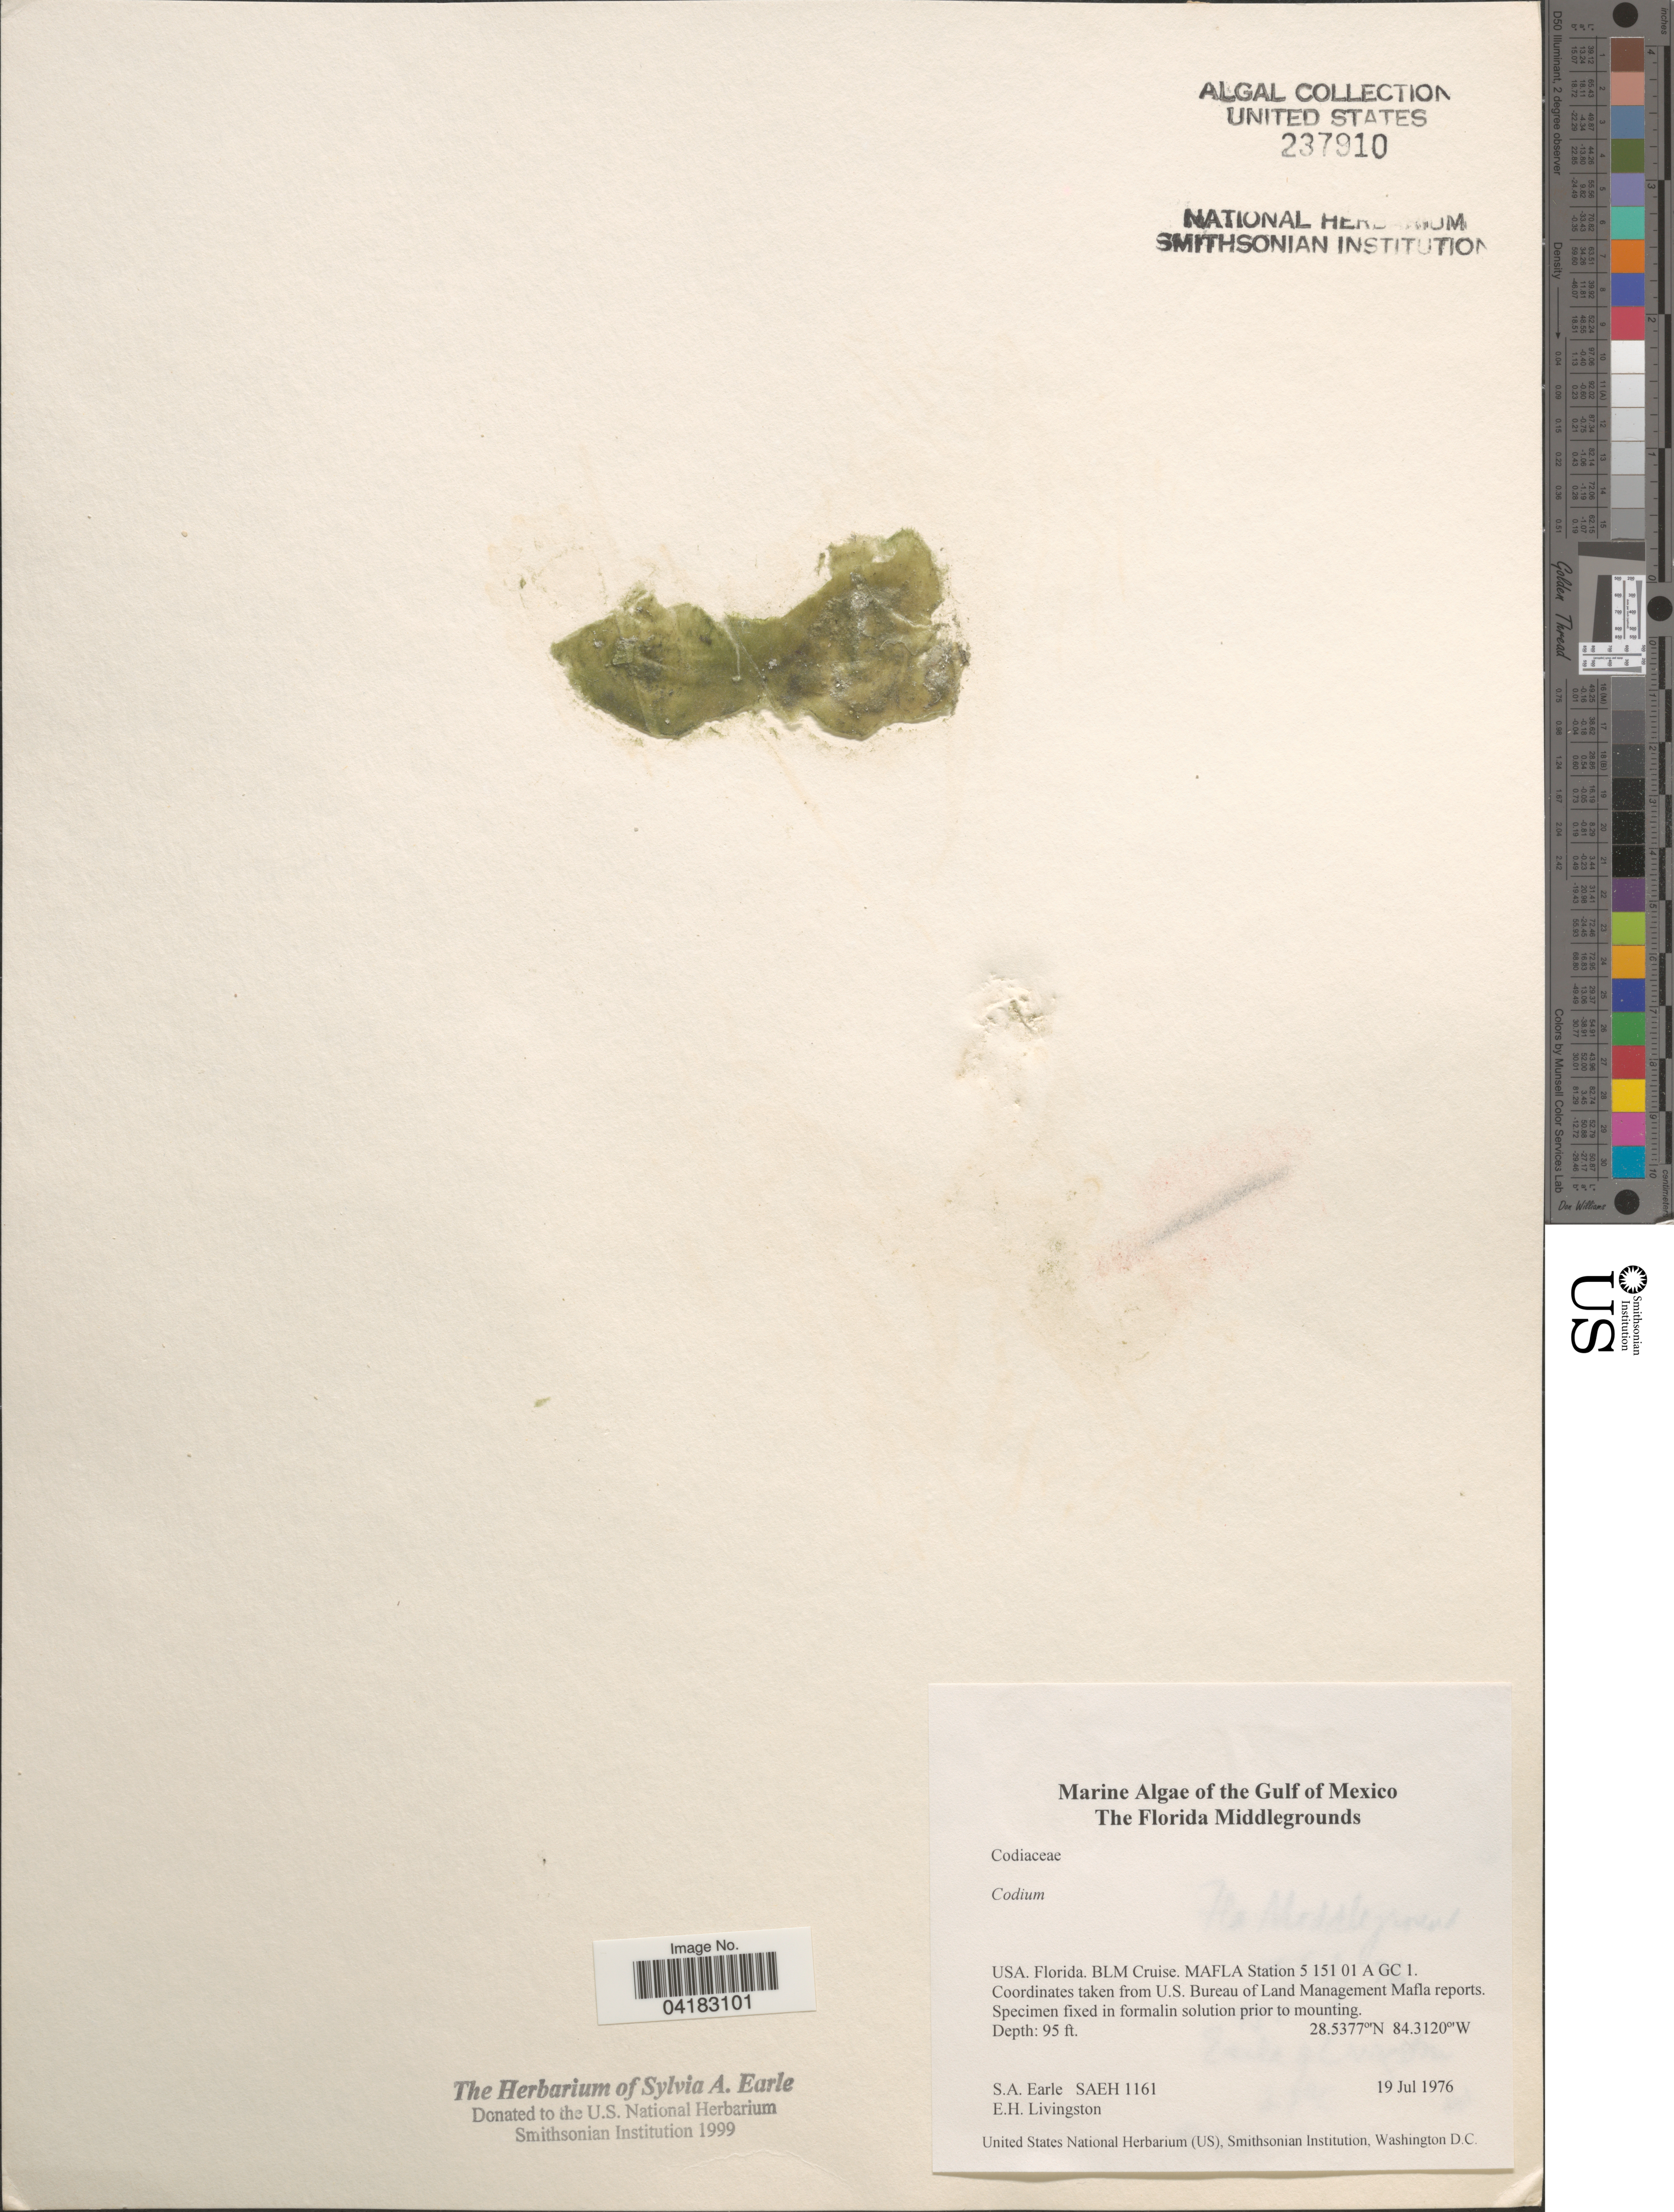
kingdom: Plantae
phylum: Chlorophyta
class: Ulvophyceae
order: Bryopsidales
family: Codiaceae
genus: Codium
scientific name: Codium sp.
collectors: S. A. Earle & E. Livingston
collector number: SAEH1161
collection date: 1976-07-19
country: United States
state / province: Florida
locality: Gulf of Mexico. The Florida Middlegrounds. BLM Cruise. MAFLA Station 5 151 01 A GC 1.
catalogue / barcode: US 237910